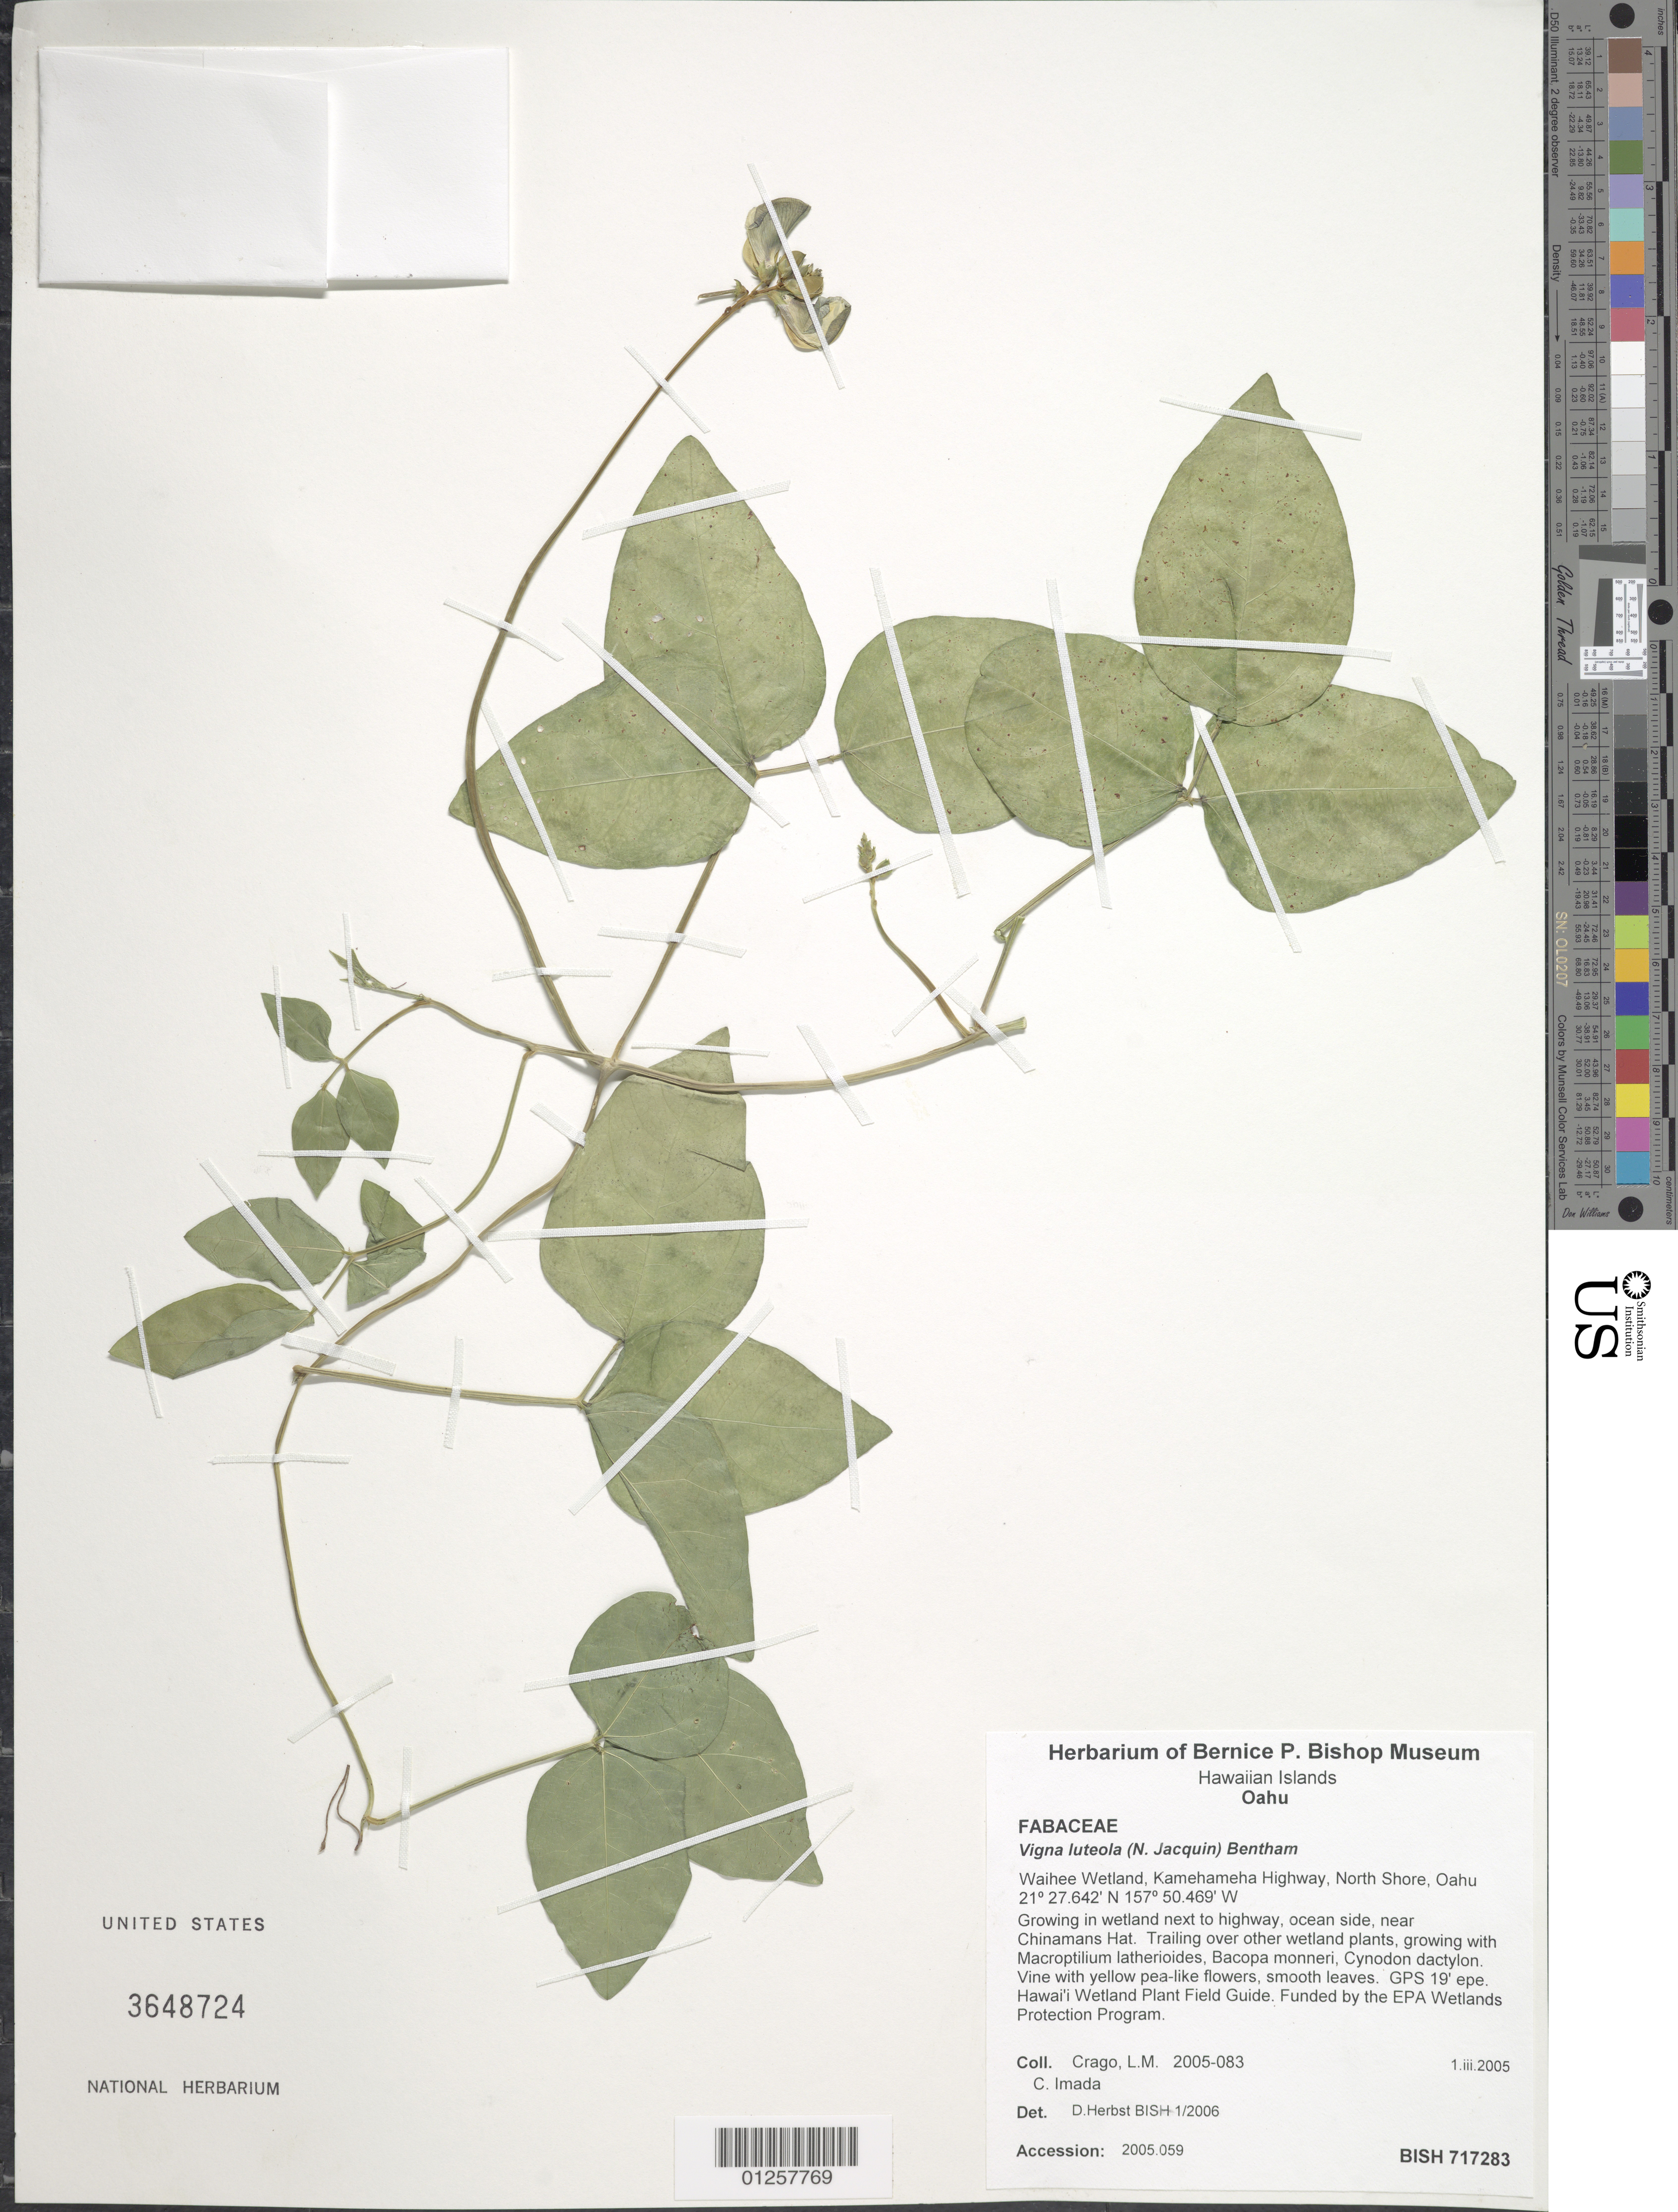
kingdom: Plantae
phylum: Tracheophyta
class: Magnoliopsida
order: Fabales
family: Fabaceae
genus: Vigna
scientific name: Vigna luteola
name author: (Jacq.) Benth.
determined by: Herbst, D.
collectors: L. Crago & C. Imada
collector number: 2005-083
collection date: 2005-03-01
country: United States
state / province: Hawaii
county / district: Honolulu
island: Oahu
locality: Waihee Wetland, Kamehameha Highway, North Shore.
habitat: Growing in wetland next to highway, ocean side, near Chinamans Hat.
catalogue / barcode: US 3648724